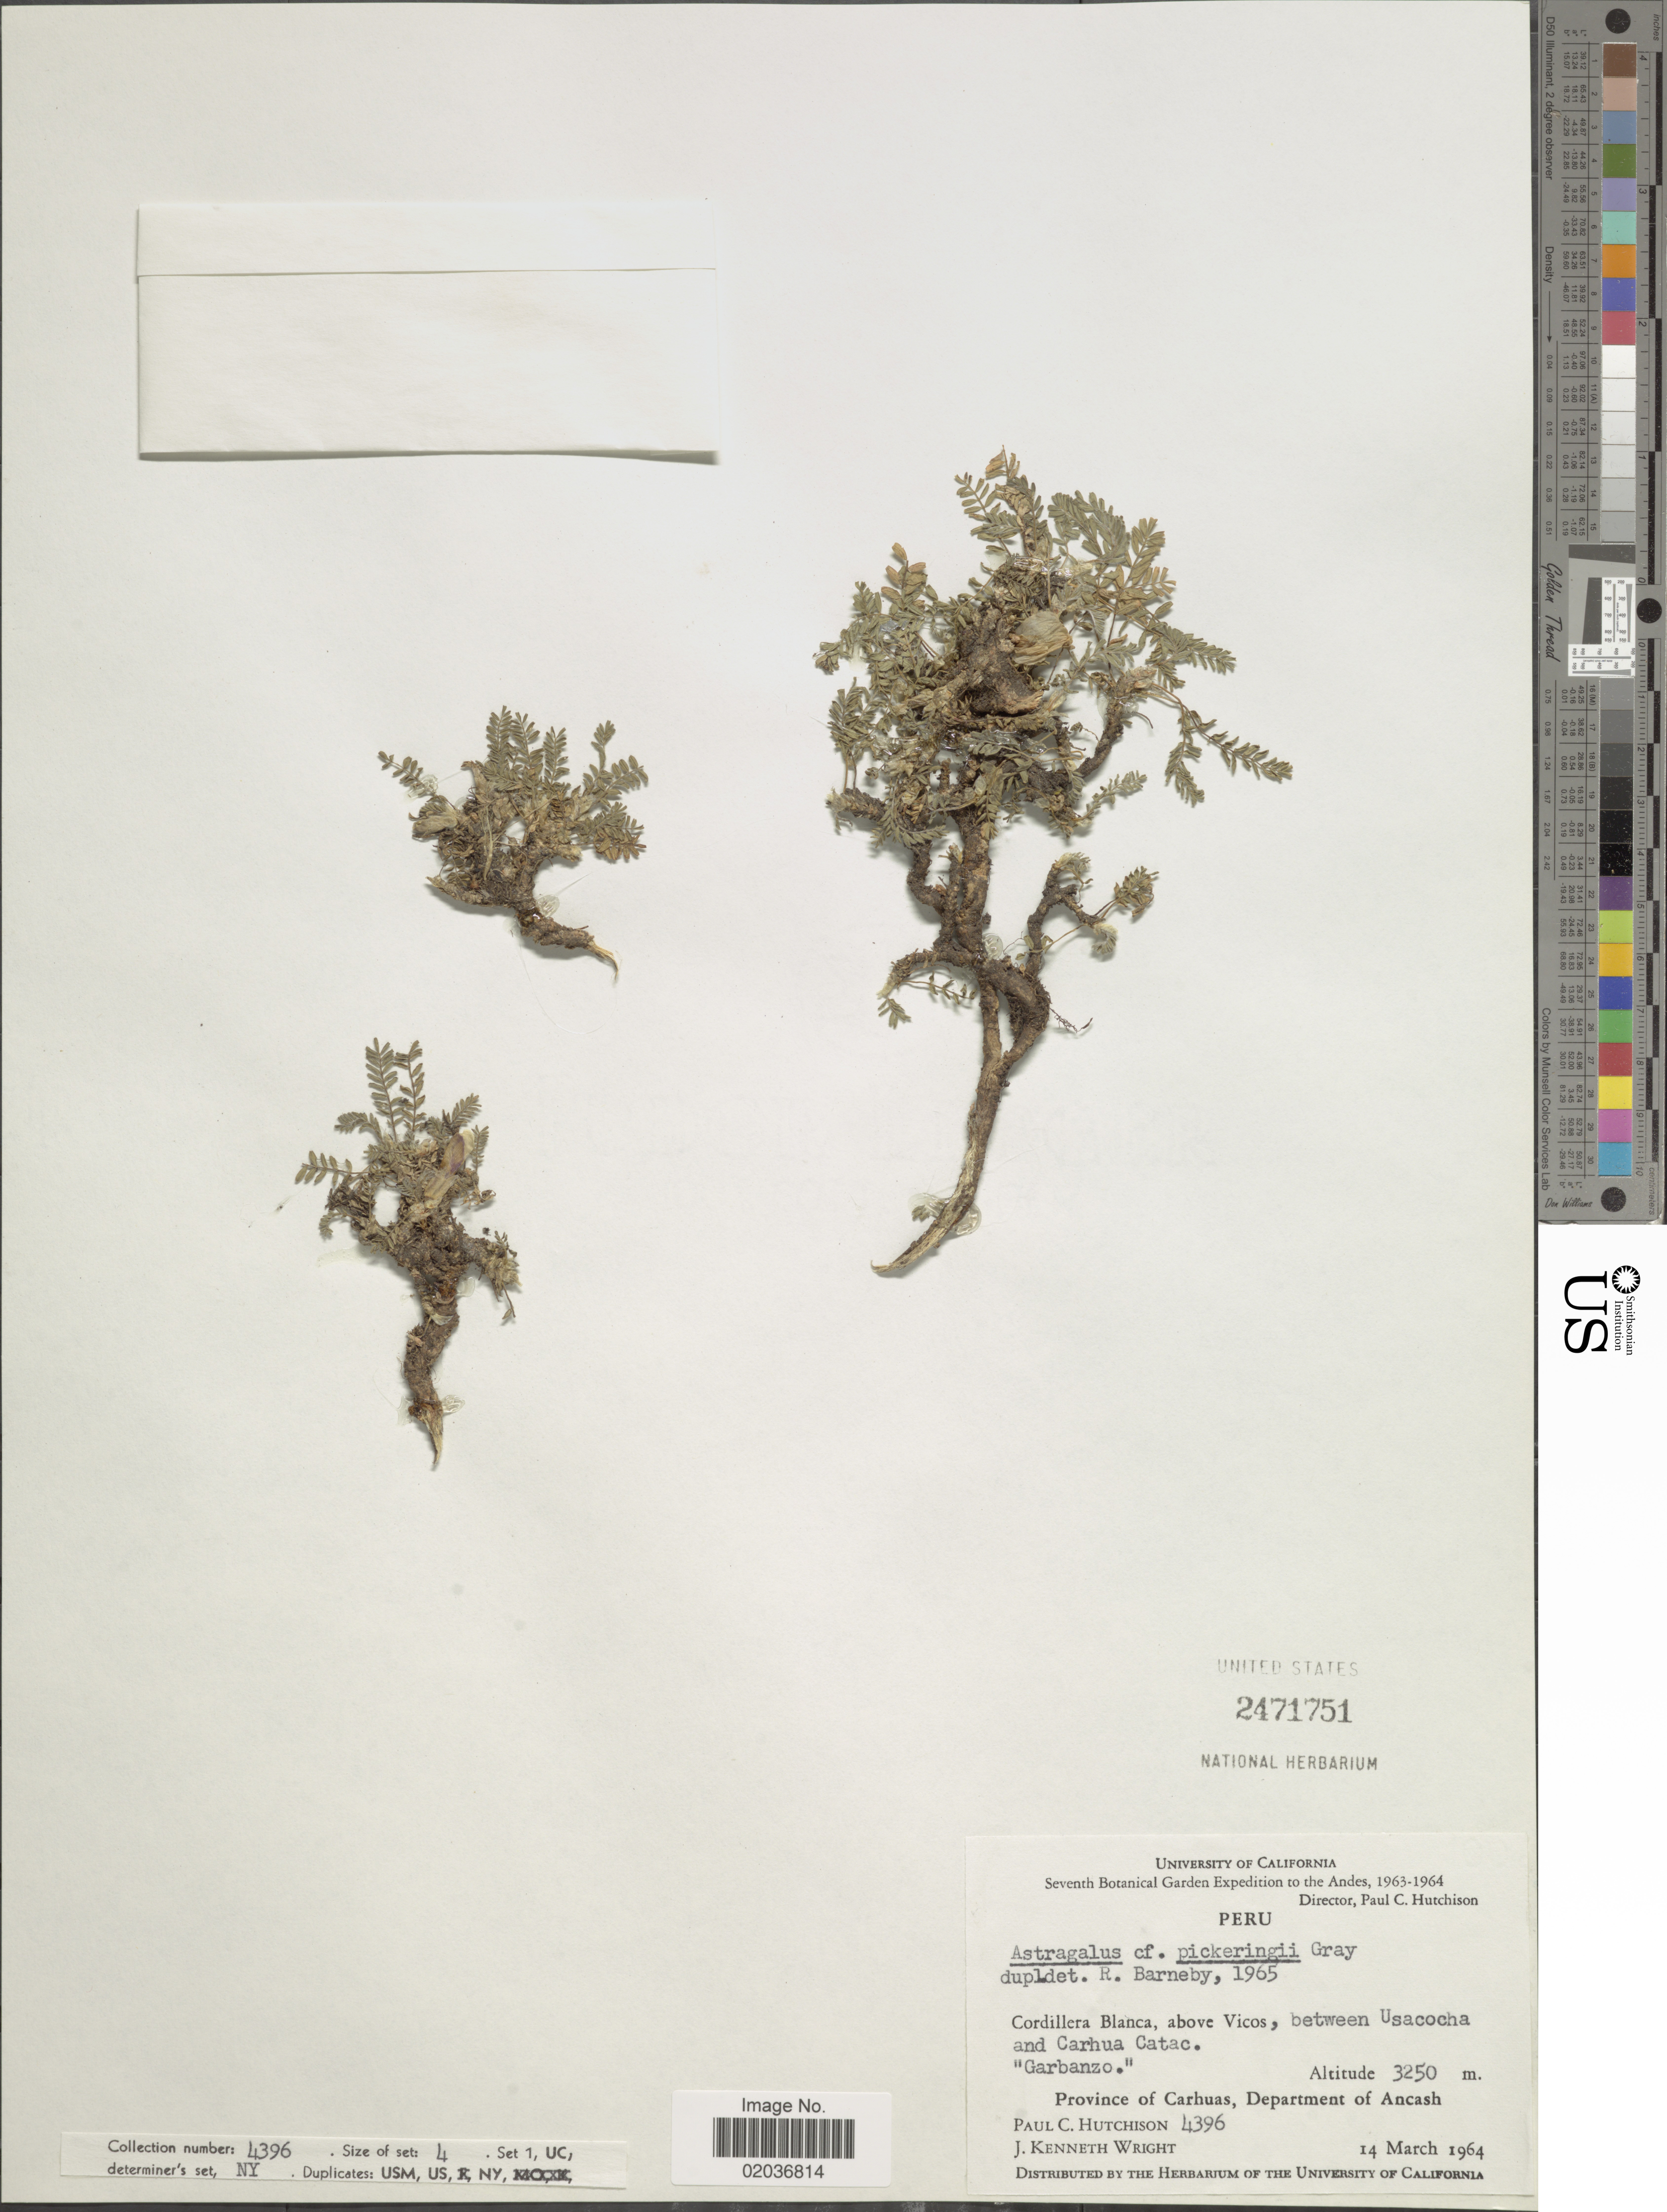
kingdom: Plantae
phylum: Tracheophyta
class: Magnoliopsida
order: Fabales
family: Fabaceae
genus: Astragalus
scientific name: Astragalus sp.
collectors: P. C. Hutchison & J. K. Wright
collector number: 4396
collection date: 1964-03-14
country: Peru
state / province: Ancash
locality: Cordillera Blanca, above Vicos, between Usacocha and Carhua Catac. Province of Carhuas, Department of Ancash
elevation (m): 3250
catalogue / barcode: US 2471751